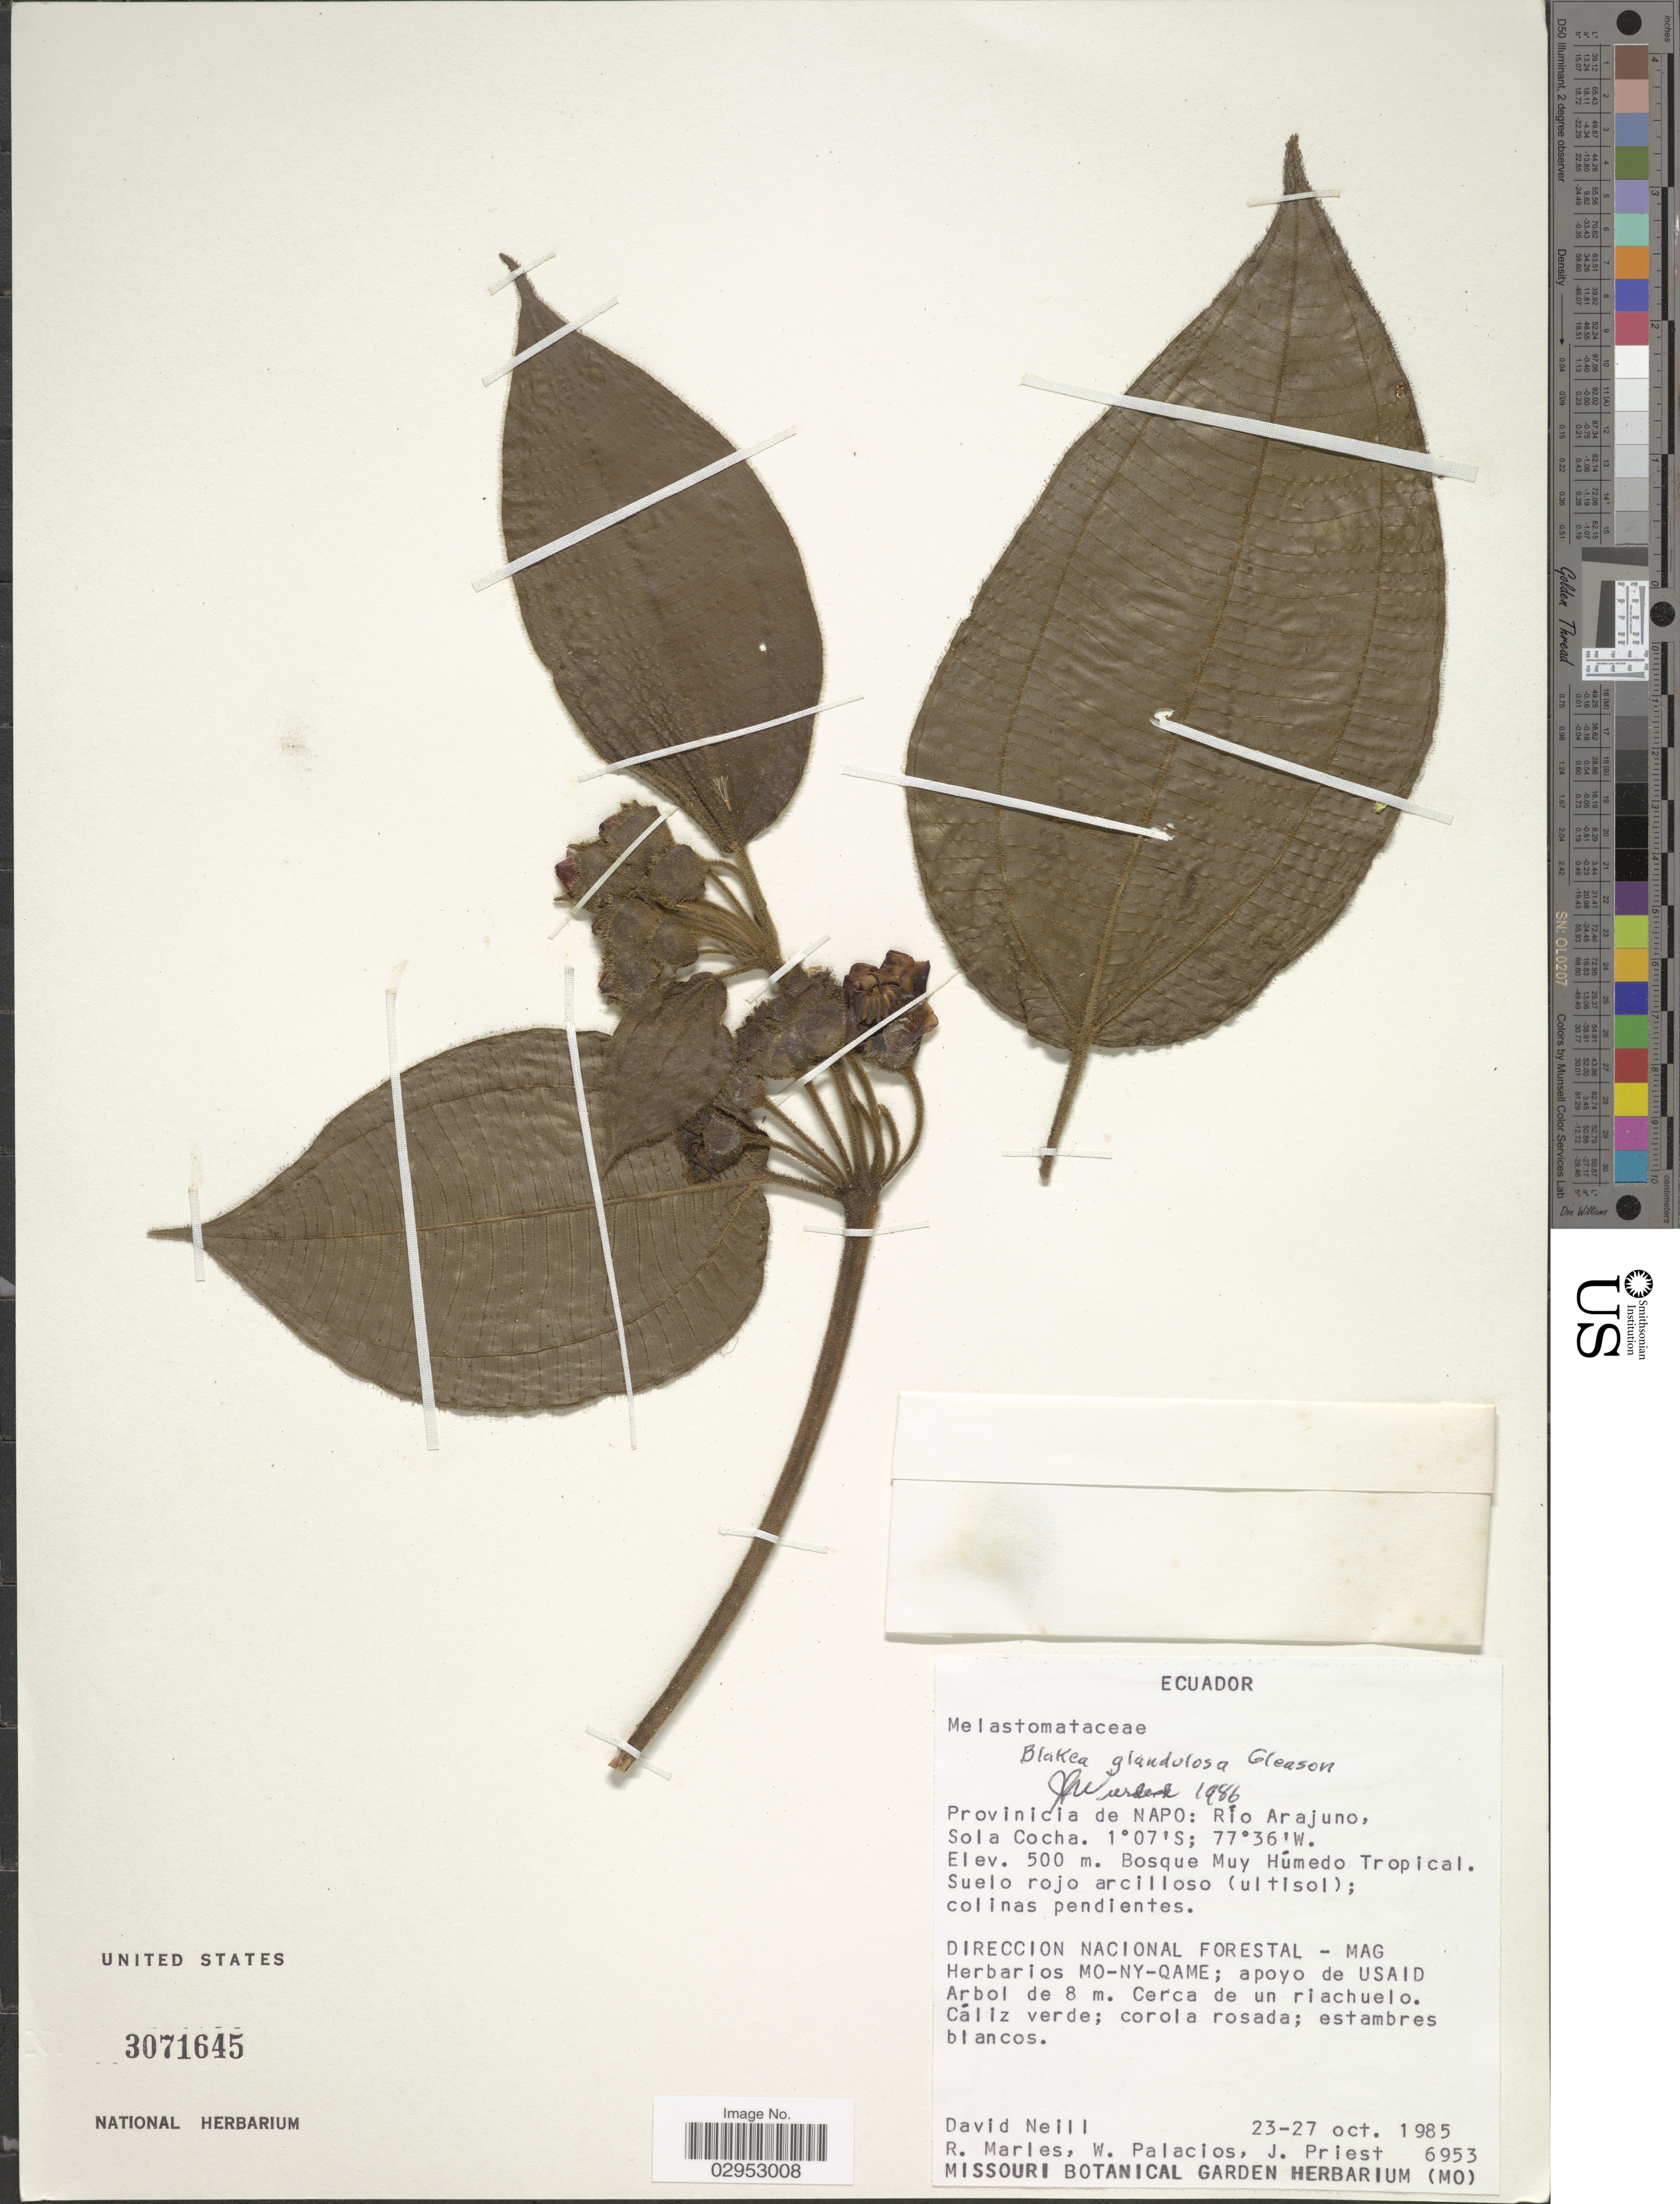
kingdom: Plantae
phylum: Tracheophyta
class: Magnoliopsida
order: Myrtales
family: Melastomataceae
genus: Blakea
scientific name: Blakea glandulosa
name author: Gleason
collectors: D. Neill, R. Marles, W. Palacios & J. Priest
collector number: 6953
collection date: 1985-10-23/1985-10-27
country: Ecuador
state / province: Napo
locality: Río Arajuno, Sola Cocha.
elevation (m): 500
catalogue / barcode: US 3071645